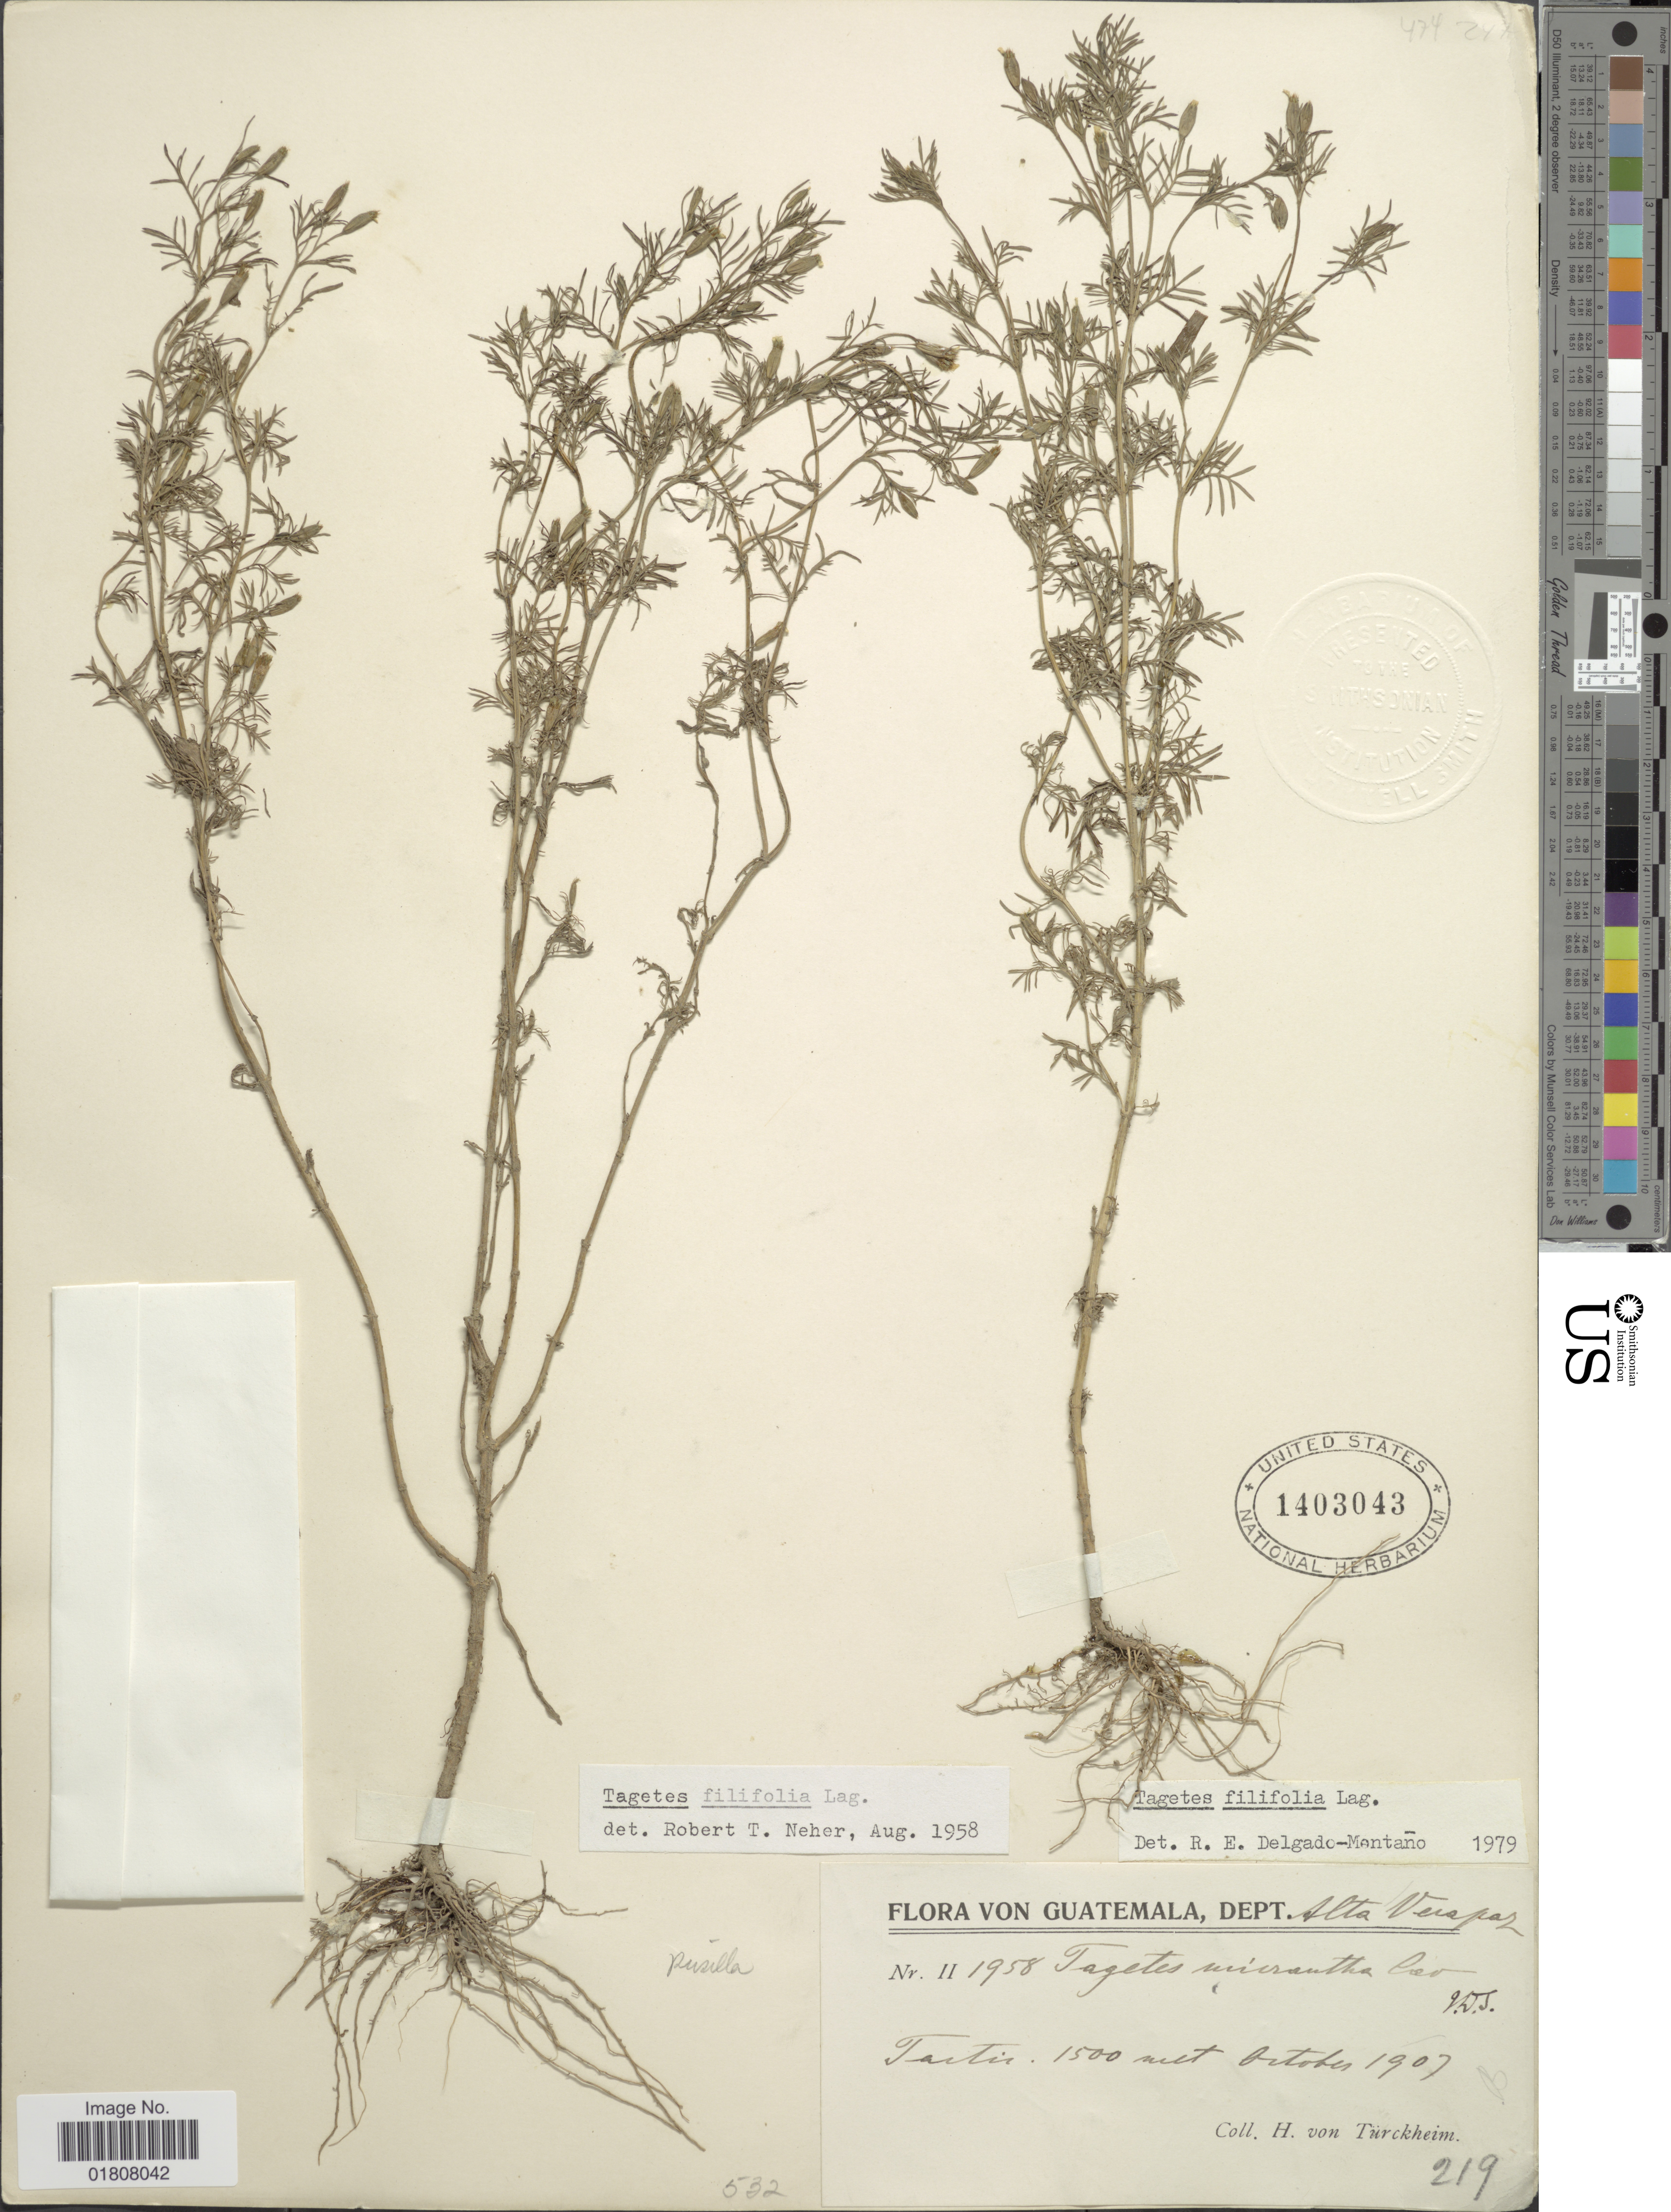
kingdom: Plantae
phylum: Tracheophyta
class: Magnoliopsida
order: Asterales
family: Asteraceae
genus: Tagetes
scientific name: Tagetes filifolia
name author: Lag.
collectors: H. von Türckheim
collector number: II1958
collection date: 1907-10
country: Guatemala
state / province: Alta Verapaz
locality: Tactic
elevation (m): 1500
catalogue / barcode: US 1403043